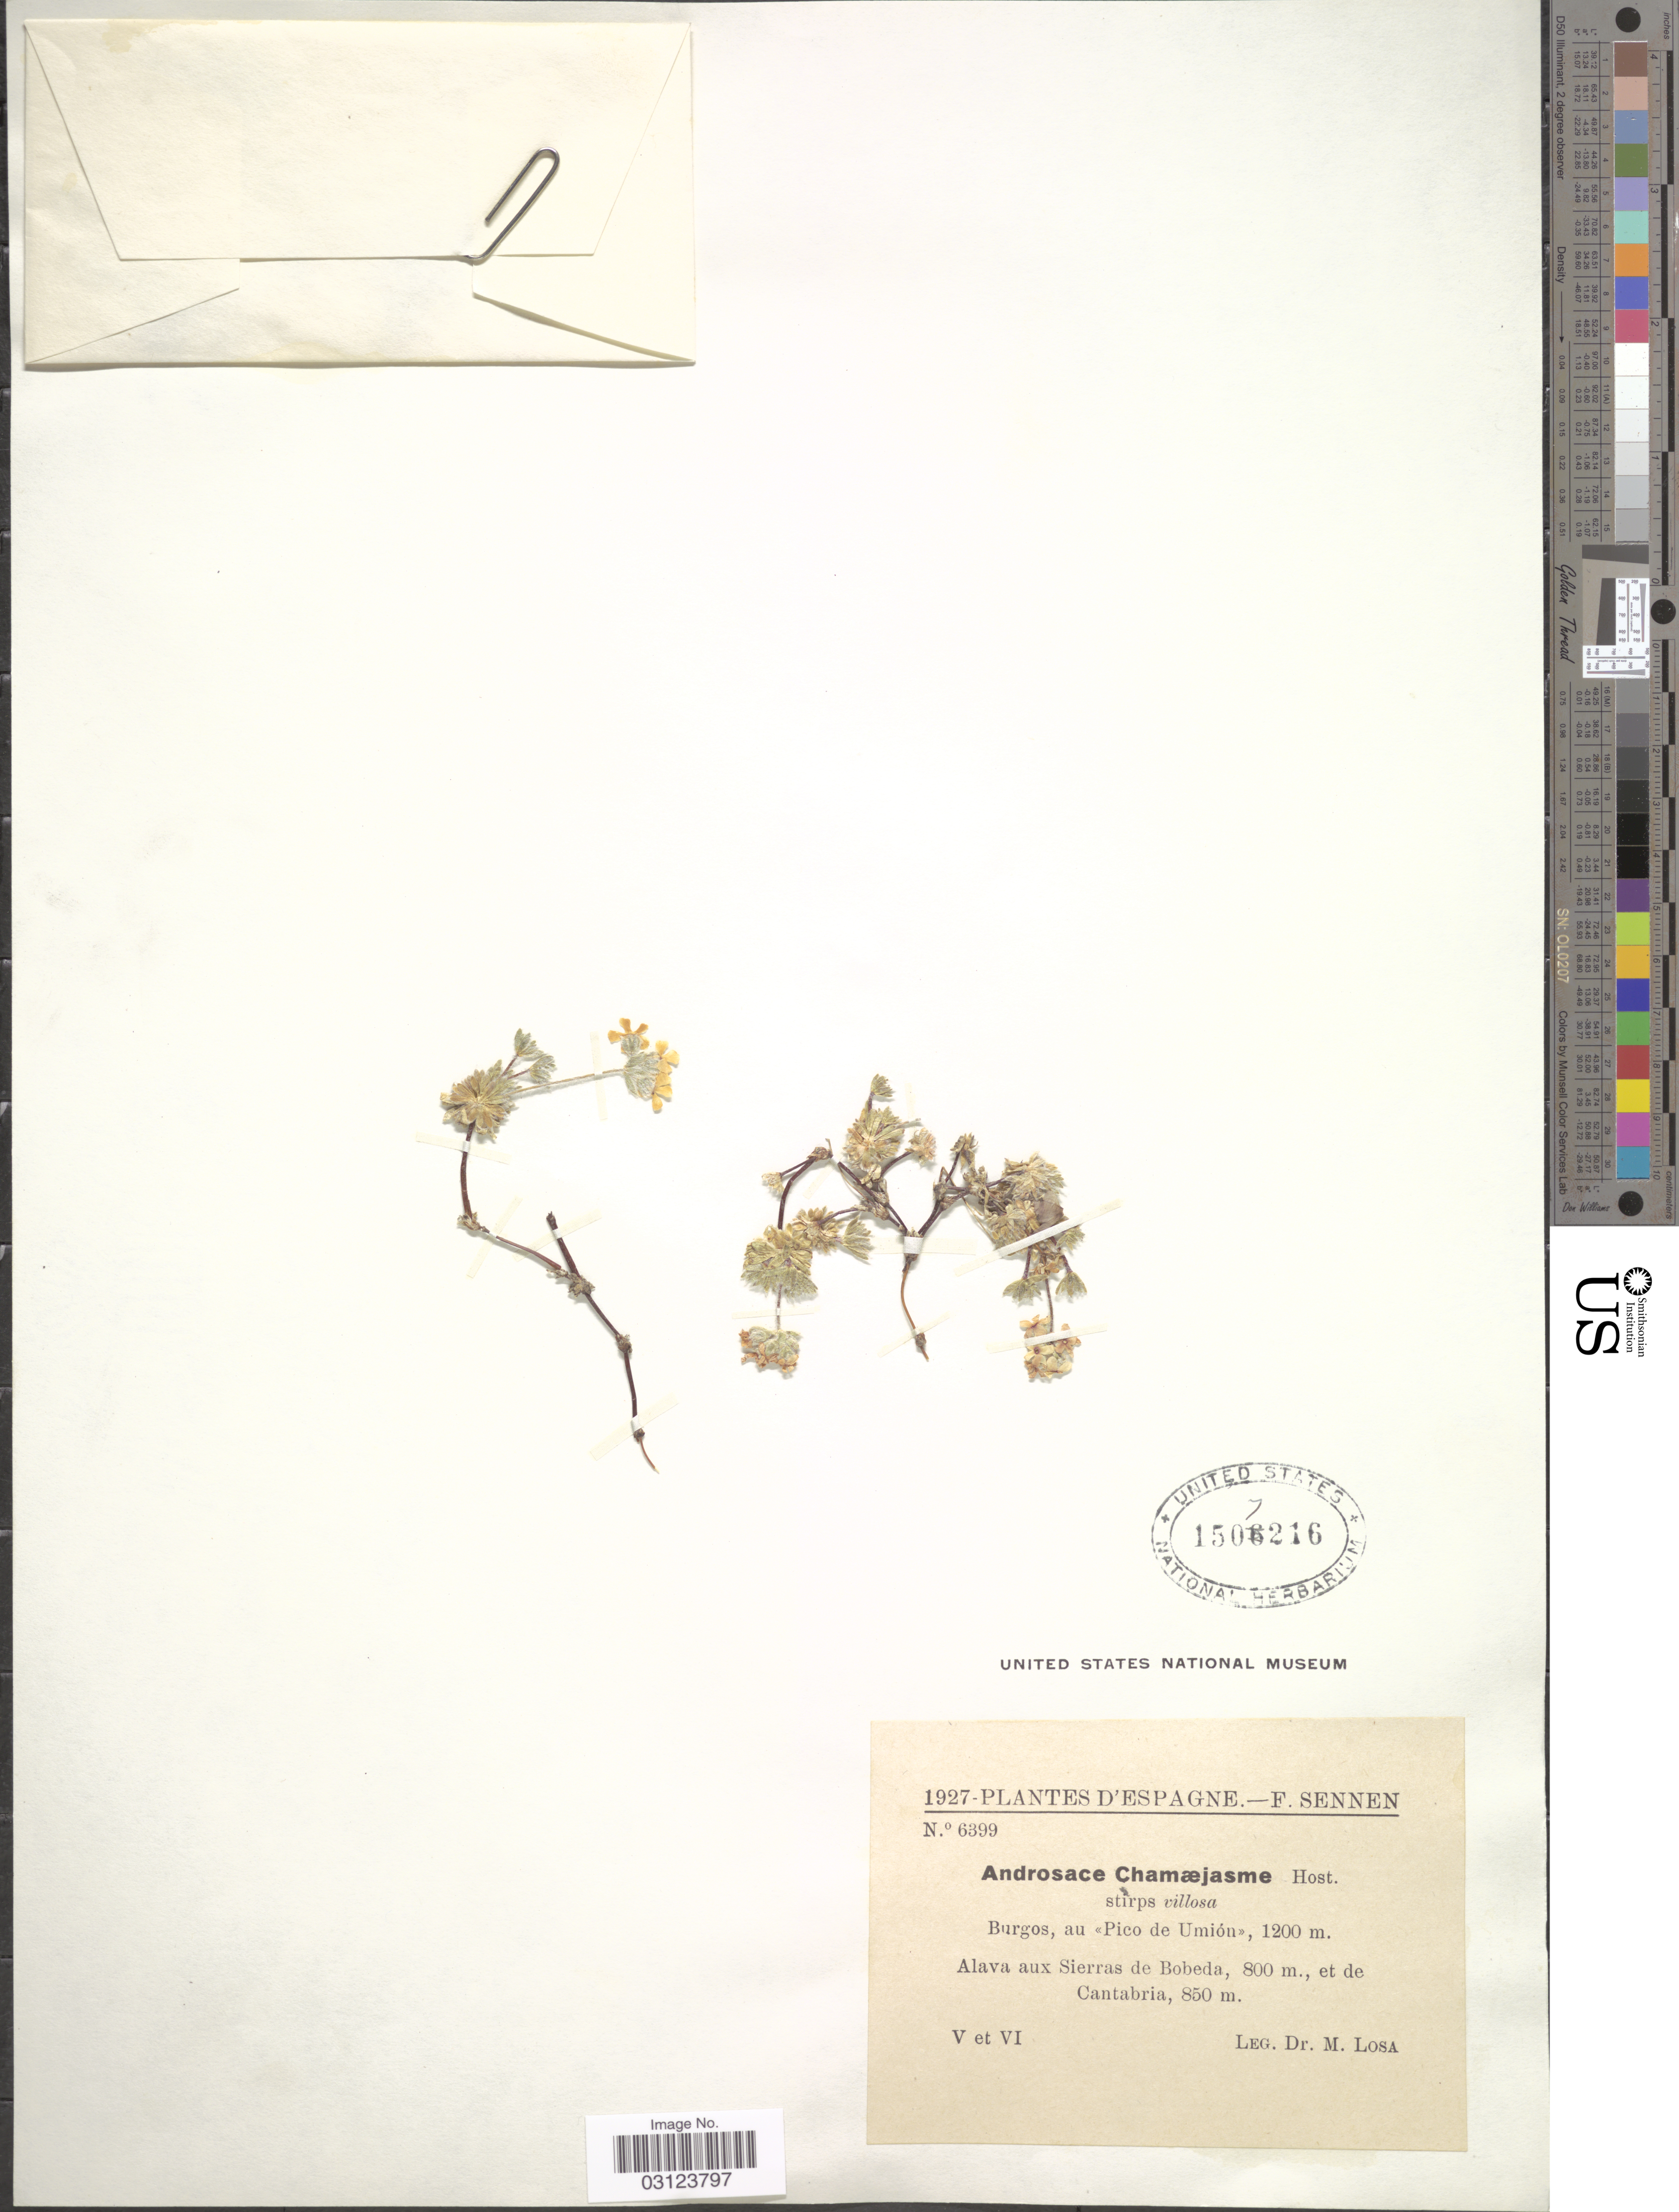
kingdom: Plantae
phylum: Tracheophyta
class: Magnoliopsida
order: Ericales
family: Primulaceae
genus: Androsace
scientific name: Androsace chamaejasme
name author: Wulfen ex Host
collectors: Losa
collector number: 6399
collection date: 1927-05/1927-06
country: Spain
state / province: Cantabria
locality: Alava aux Sierras de Bobeda.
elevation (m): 800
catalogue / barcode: US 1507216